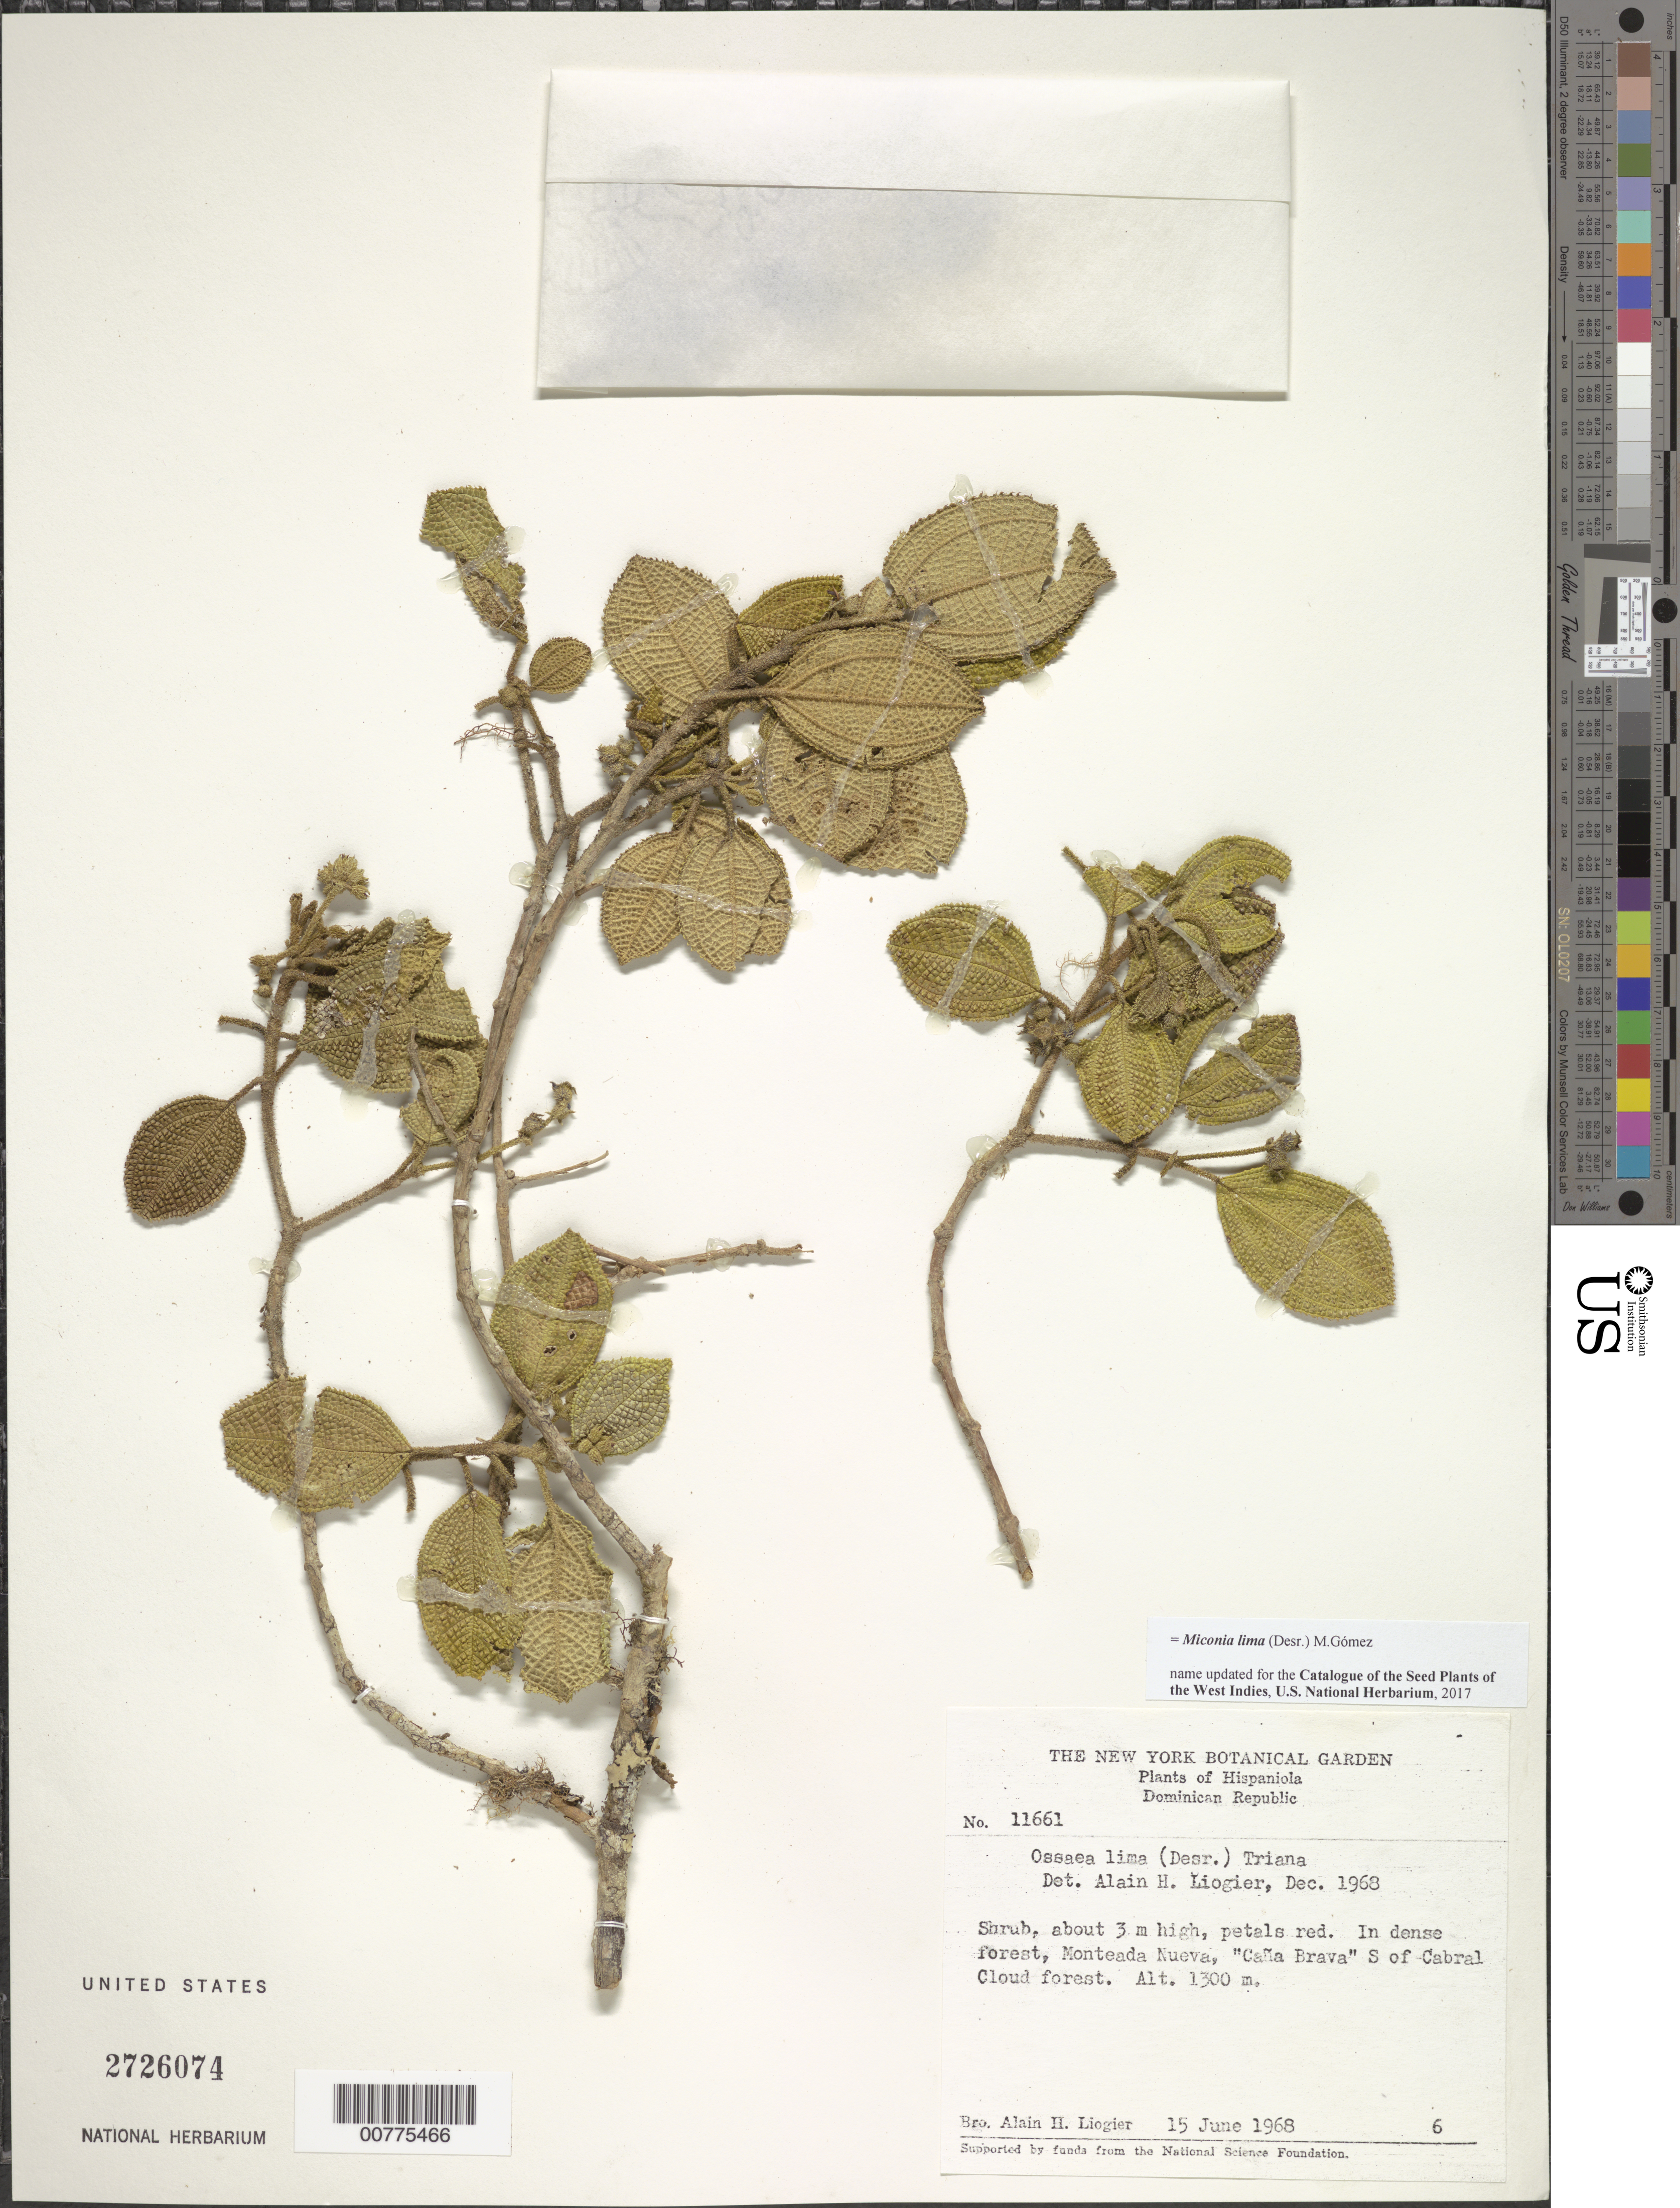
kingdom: Plantae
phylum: Tracheophyta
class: Magnoliopsida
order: Myrtales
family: Melastomataceae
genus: Miconia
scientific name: Miconia lima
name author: M. Gómez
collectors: A. H. Liogier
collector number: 11661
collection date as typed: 15 Jun 1968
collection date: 1968-06-15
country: Dominican Republic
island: Hispaniola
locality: "Caña Brava" south of Cabral, Monteada Nueva.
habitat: In dense cloud forest.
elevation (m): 1300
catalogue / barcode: US 2726074